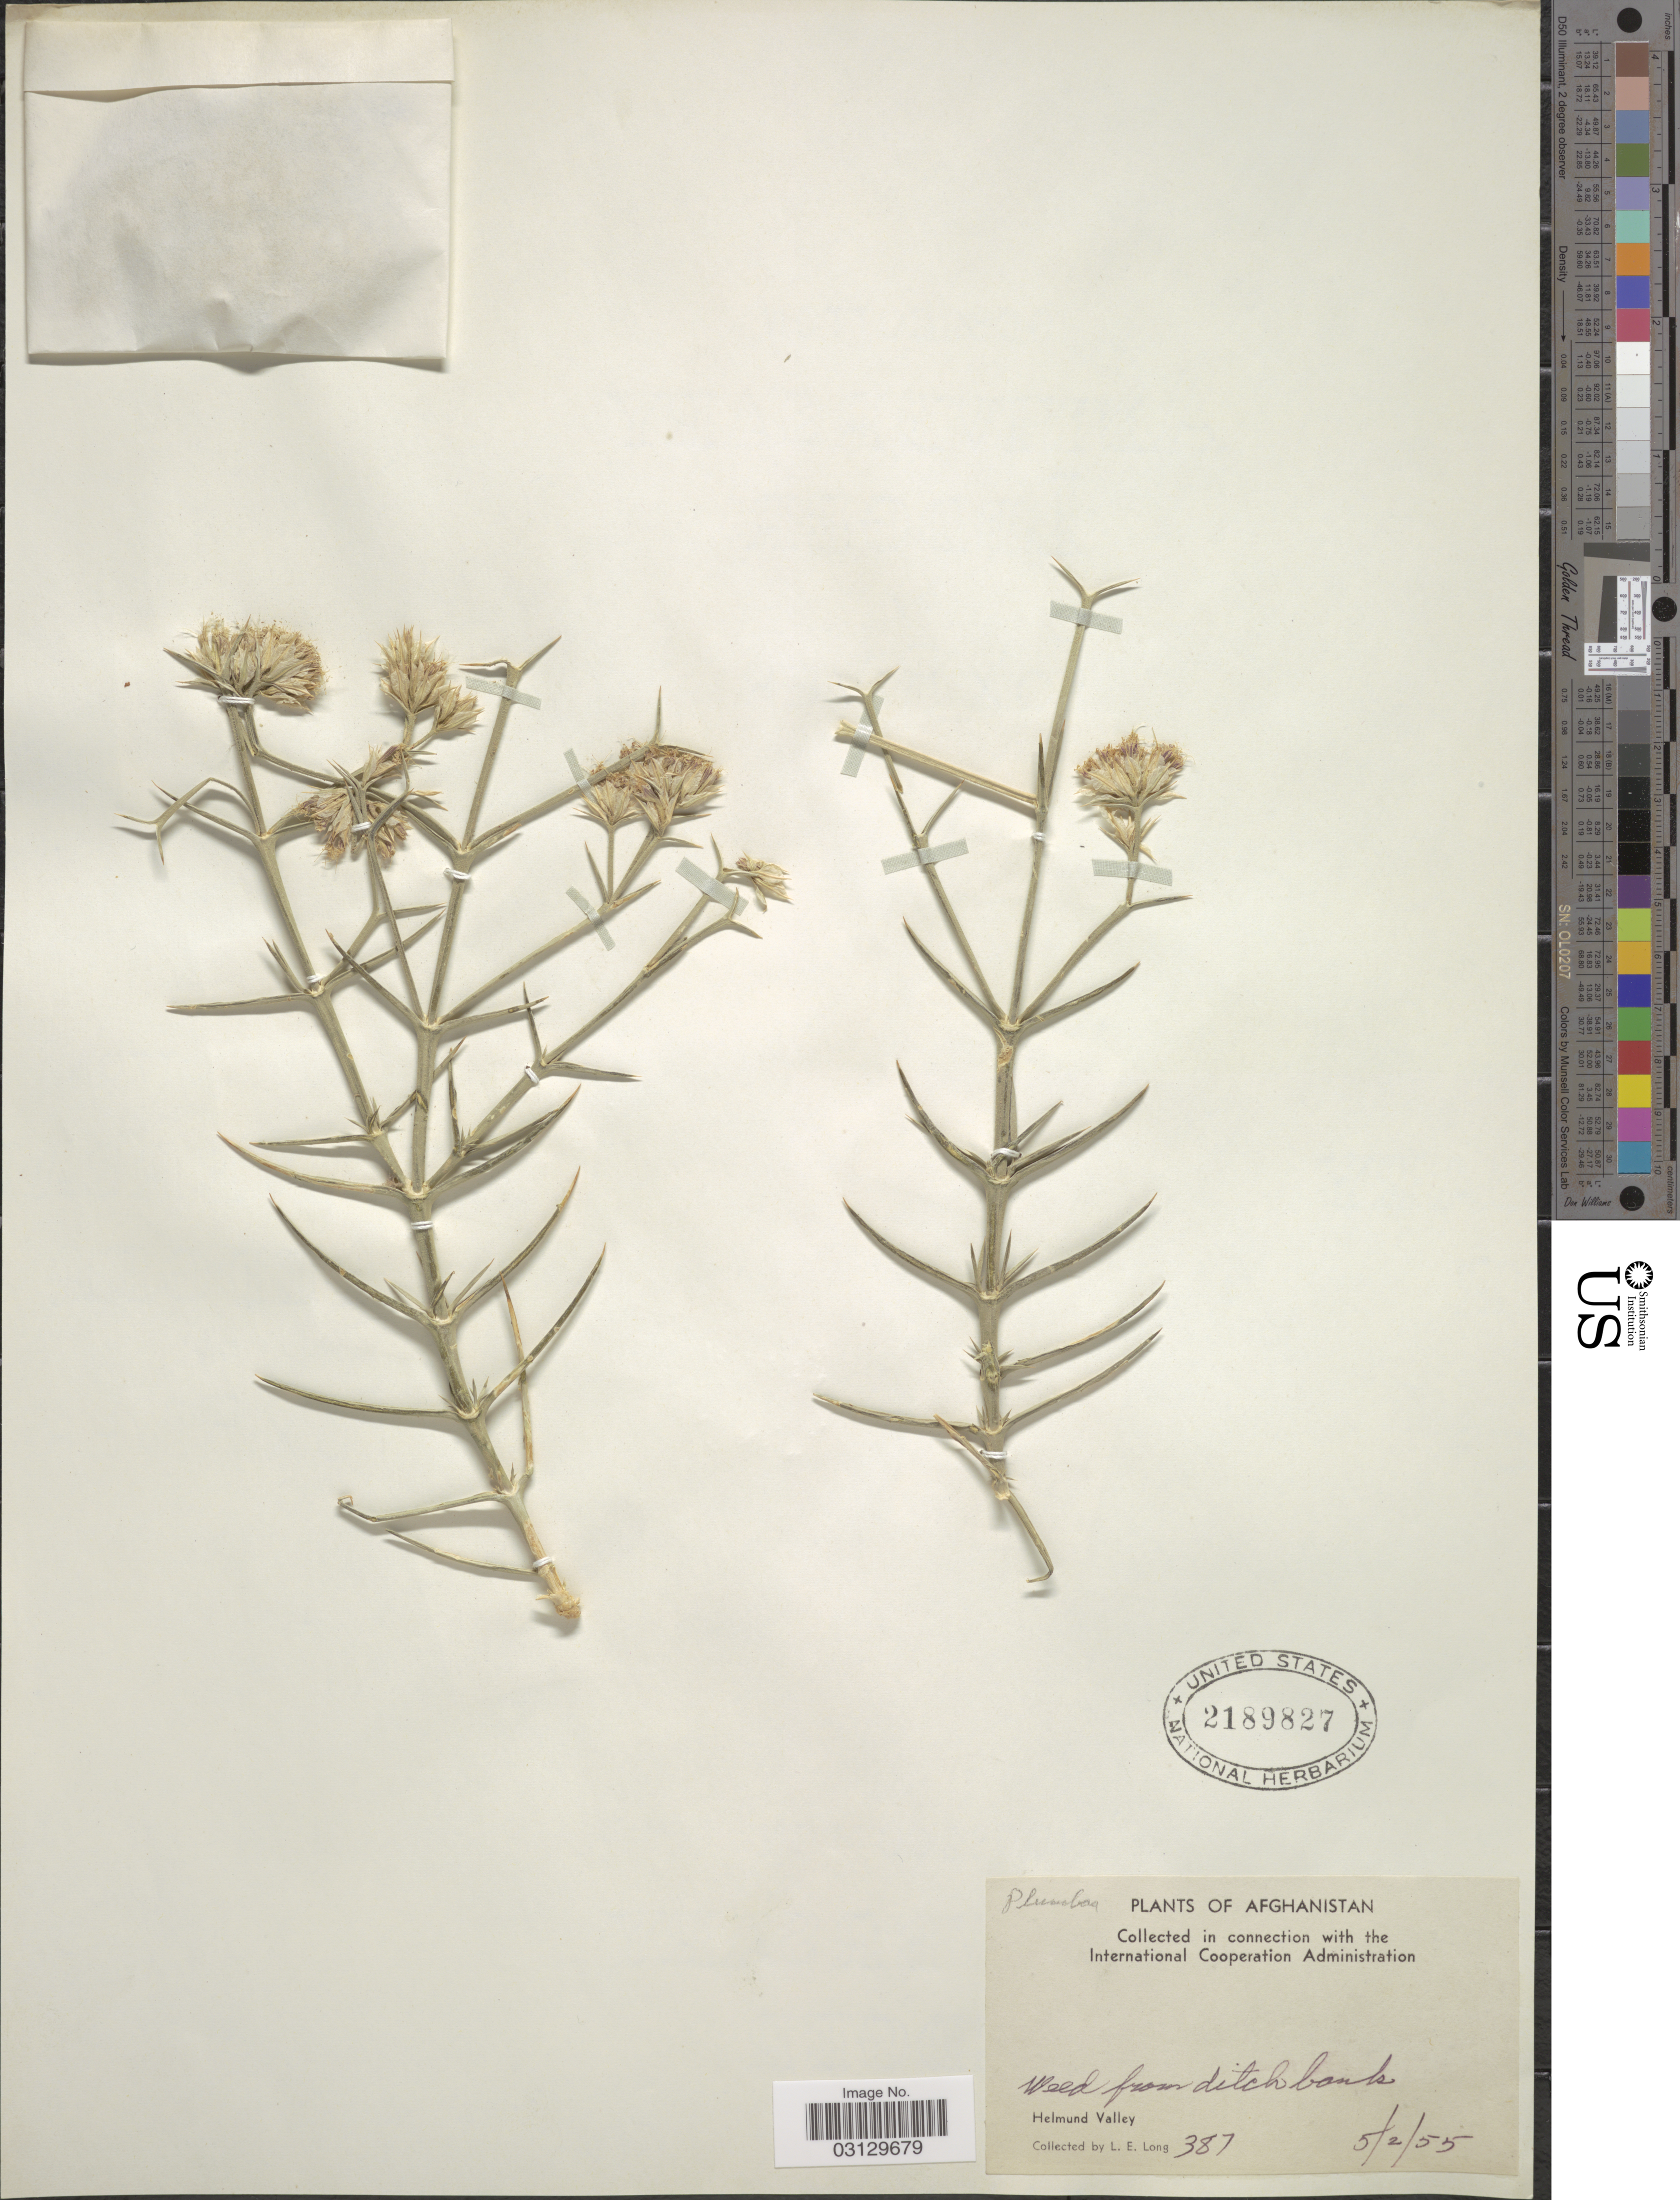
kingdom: Plantae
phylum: Tracheophyta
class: Magnoliopsida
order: Caryophyllales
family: Plumbaginaceae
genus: Acantholimon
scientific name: Acantholimon sp.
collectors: L. E. Long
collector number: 387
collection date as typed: Transcribed d/m/y: 5/2/55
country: Afghanistan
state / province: Helmand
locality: Helmund Valley.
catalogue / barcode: US 2189827